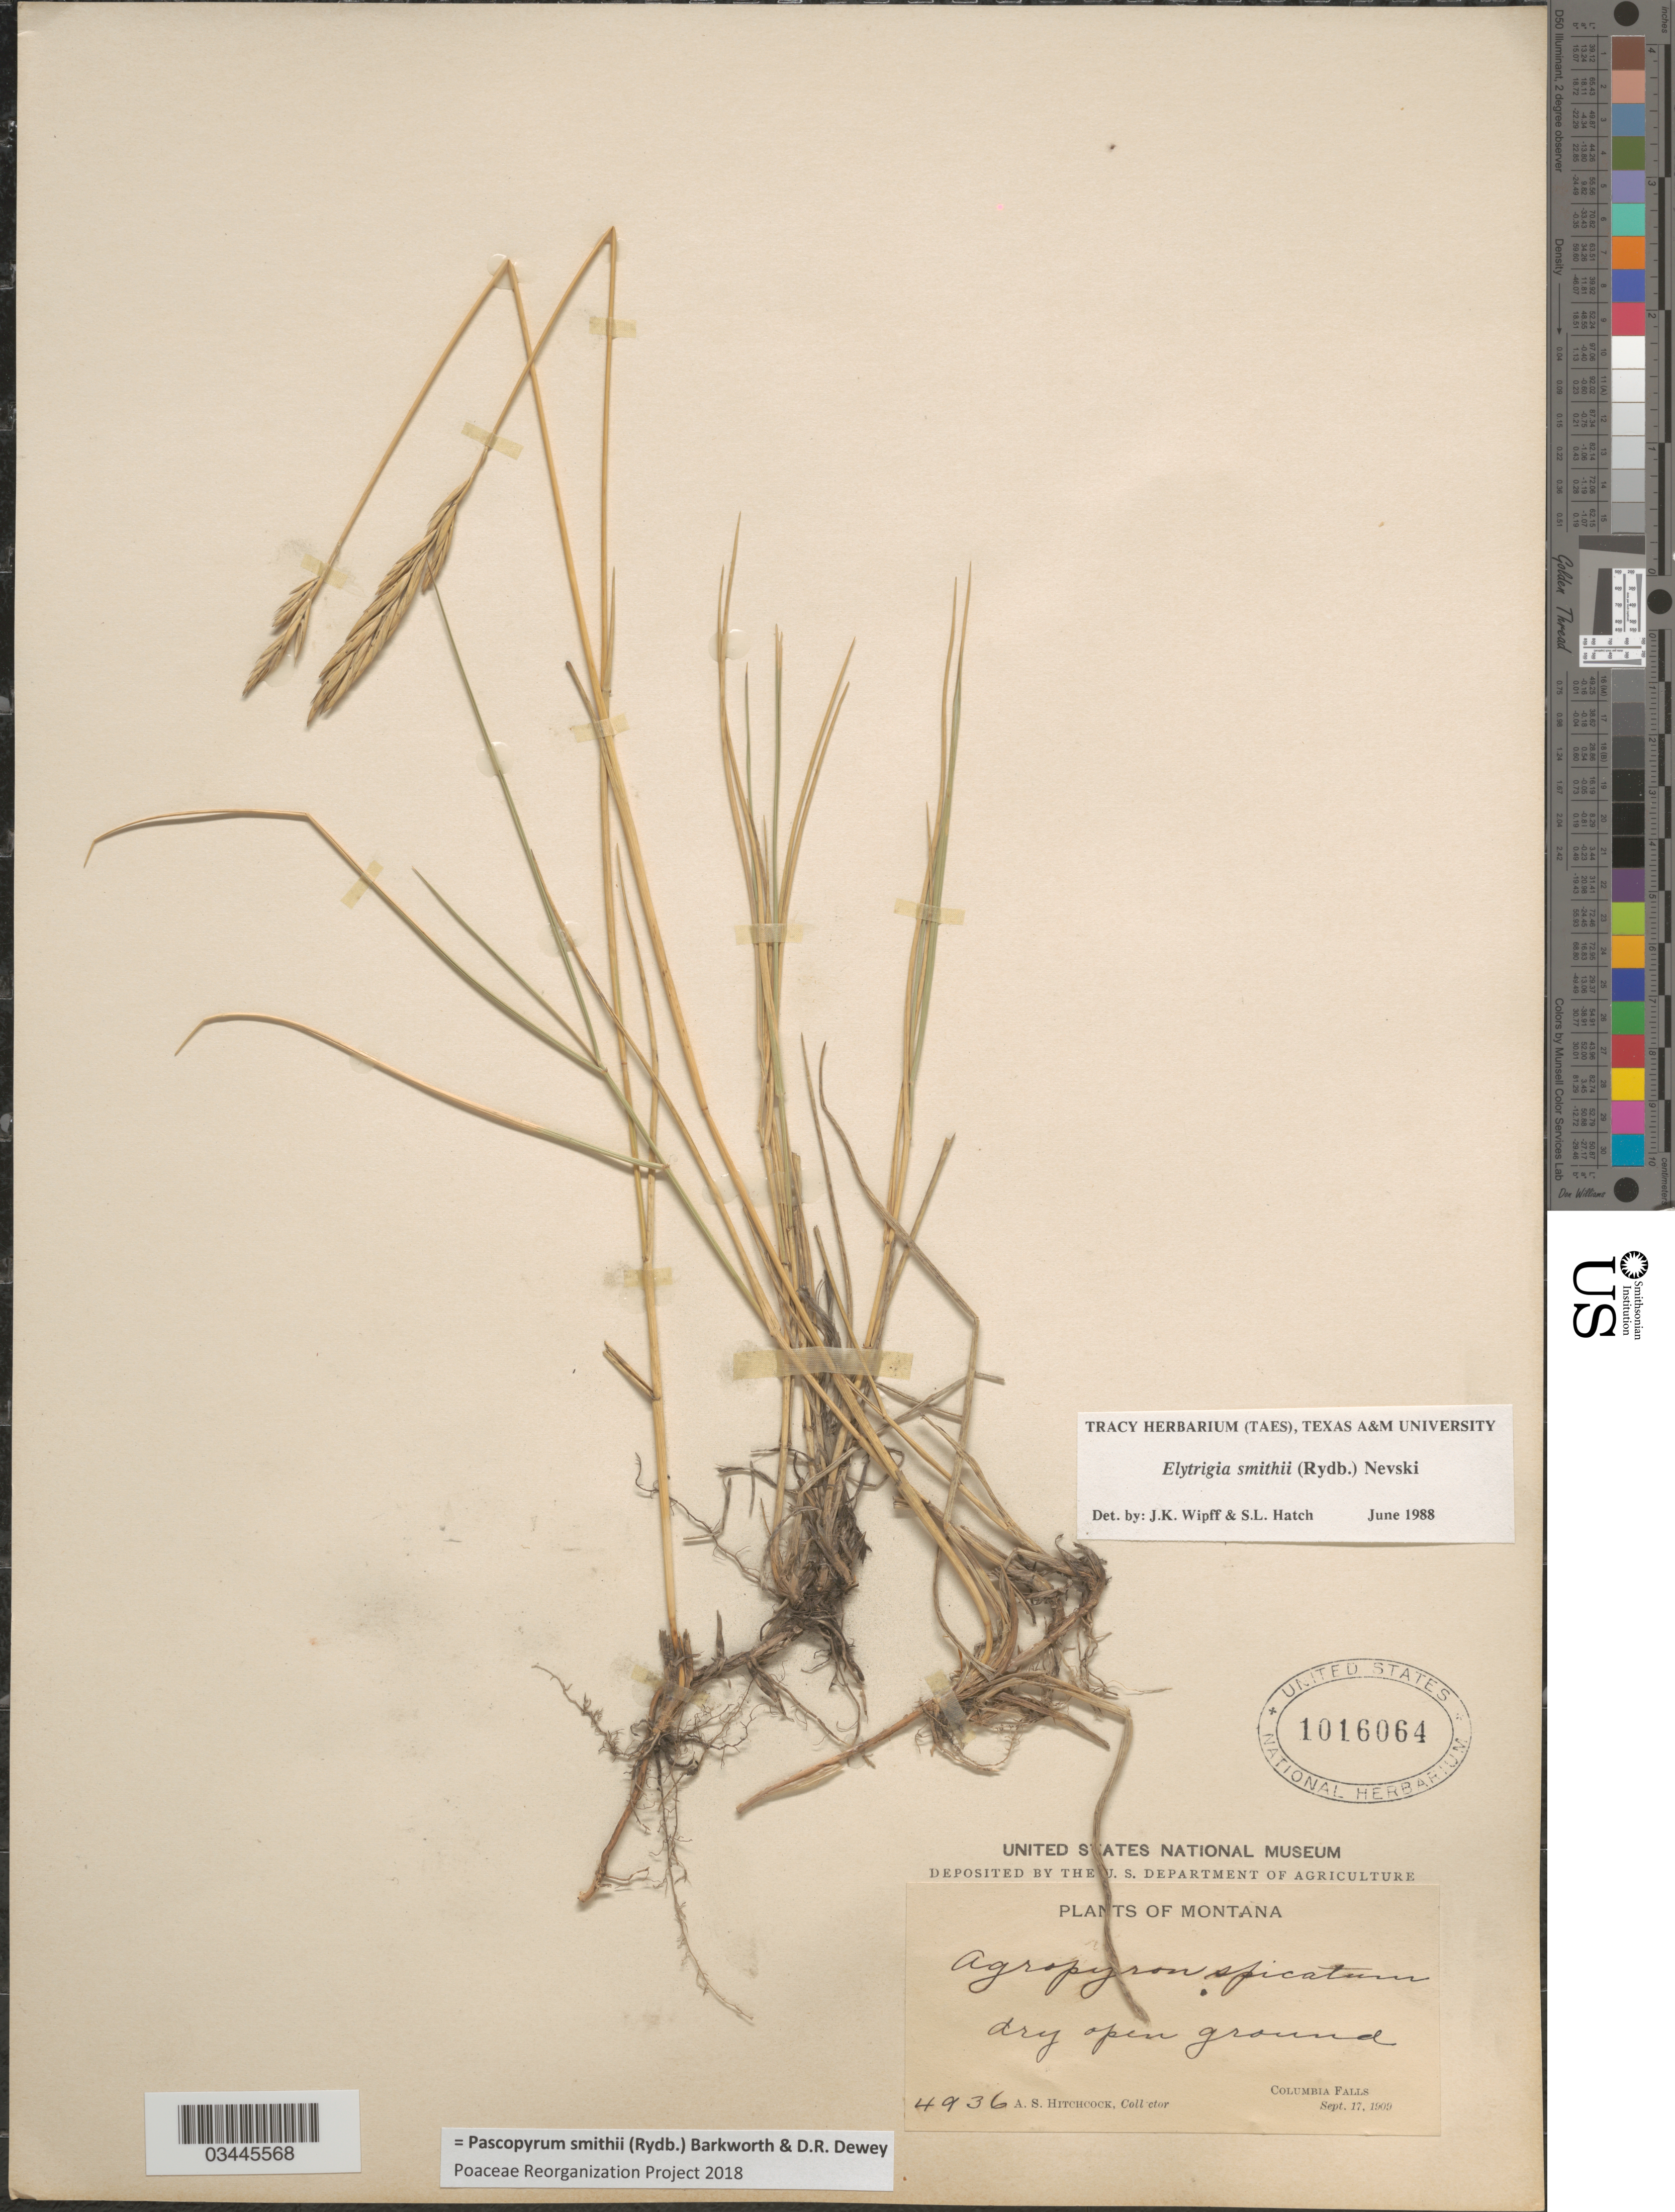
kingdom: Plantae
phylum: Tracheophyta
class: Liliopsida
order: Poales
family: Poaceae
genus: Pascopyrum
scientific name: Pascopyrum smithii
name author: (Rydb.) Barkworth & Dewey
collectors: A. S. Hitchcock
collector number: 4936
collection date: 1909-09-17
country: United States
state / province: Montana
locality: Dry open ground. Columbia Falls.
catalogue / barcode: US 1016064